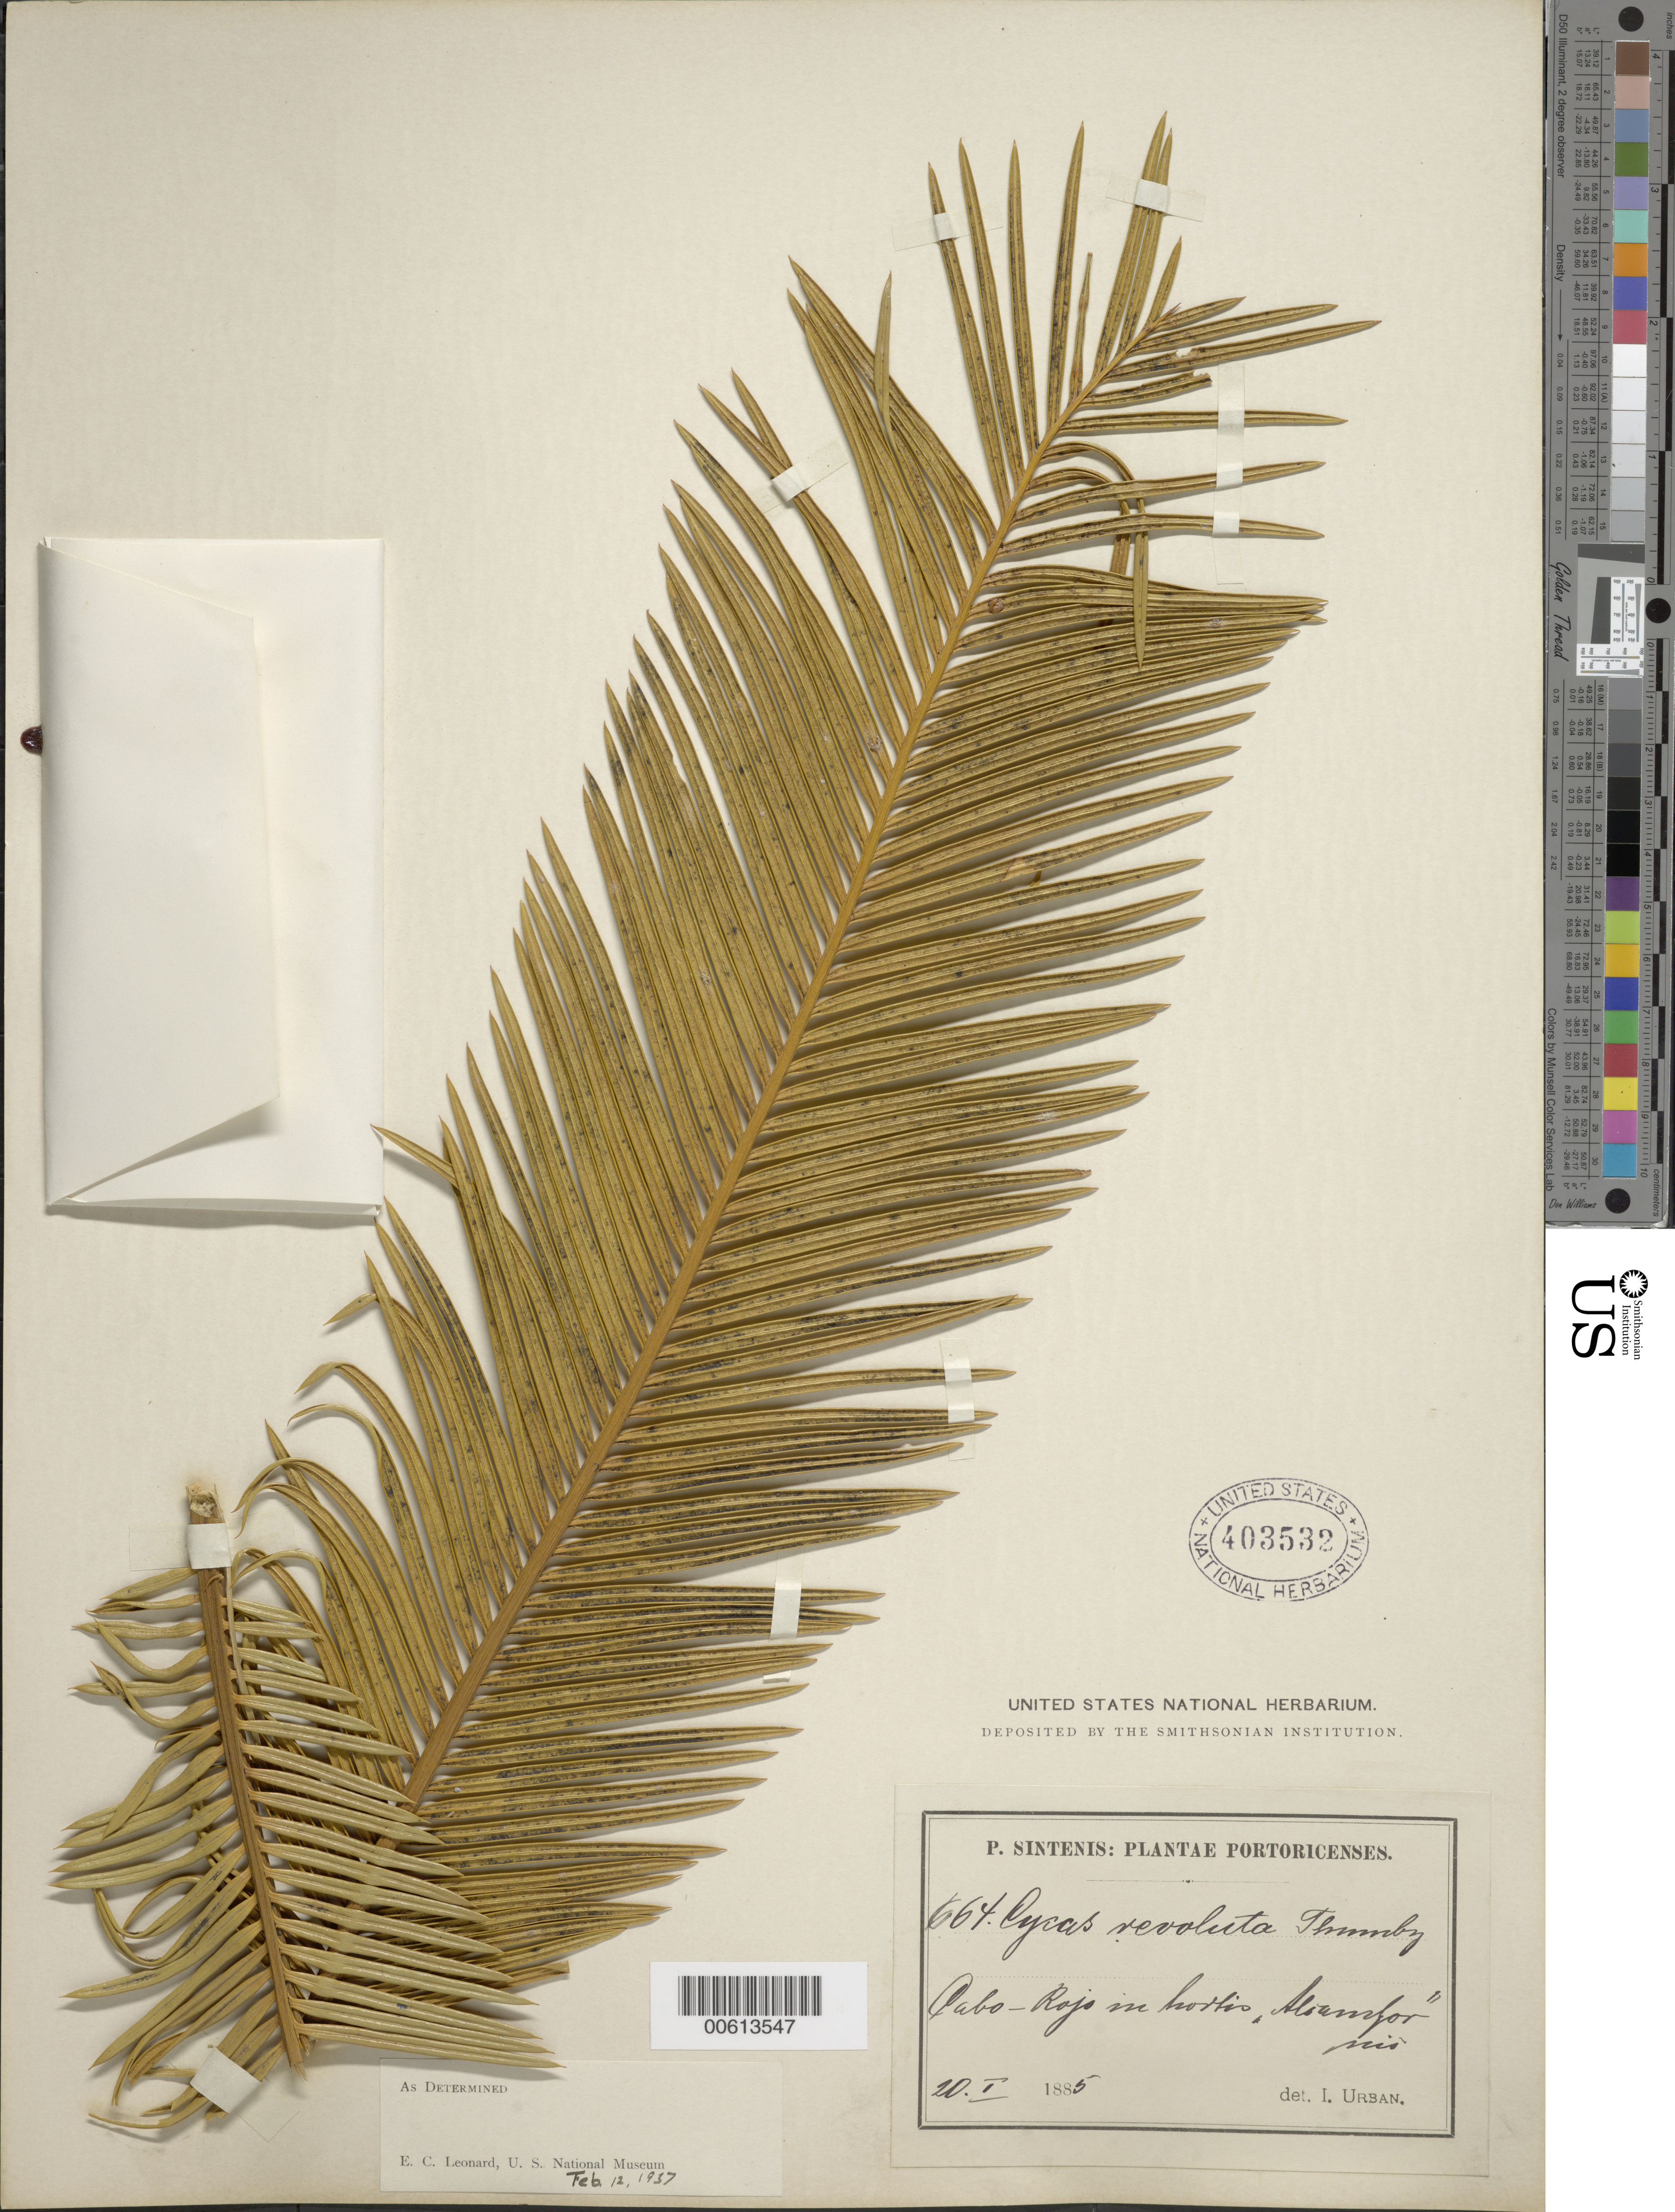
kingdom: Plantae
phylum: Tracheophyta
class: Cycadopsida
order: Cycadales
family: Cycadaceae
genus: Cycas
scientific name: Cycas revoluta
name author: Thunb.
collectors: P. Sintenis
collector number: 664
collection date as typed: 20 Jan 1885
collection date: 1885-01-20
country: Puerto Rico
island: Greater Antilles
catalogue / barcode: US 403532